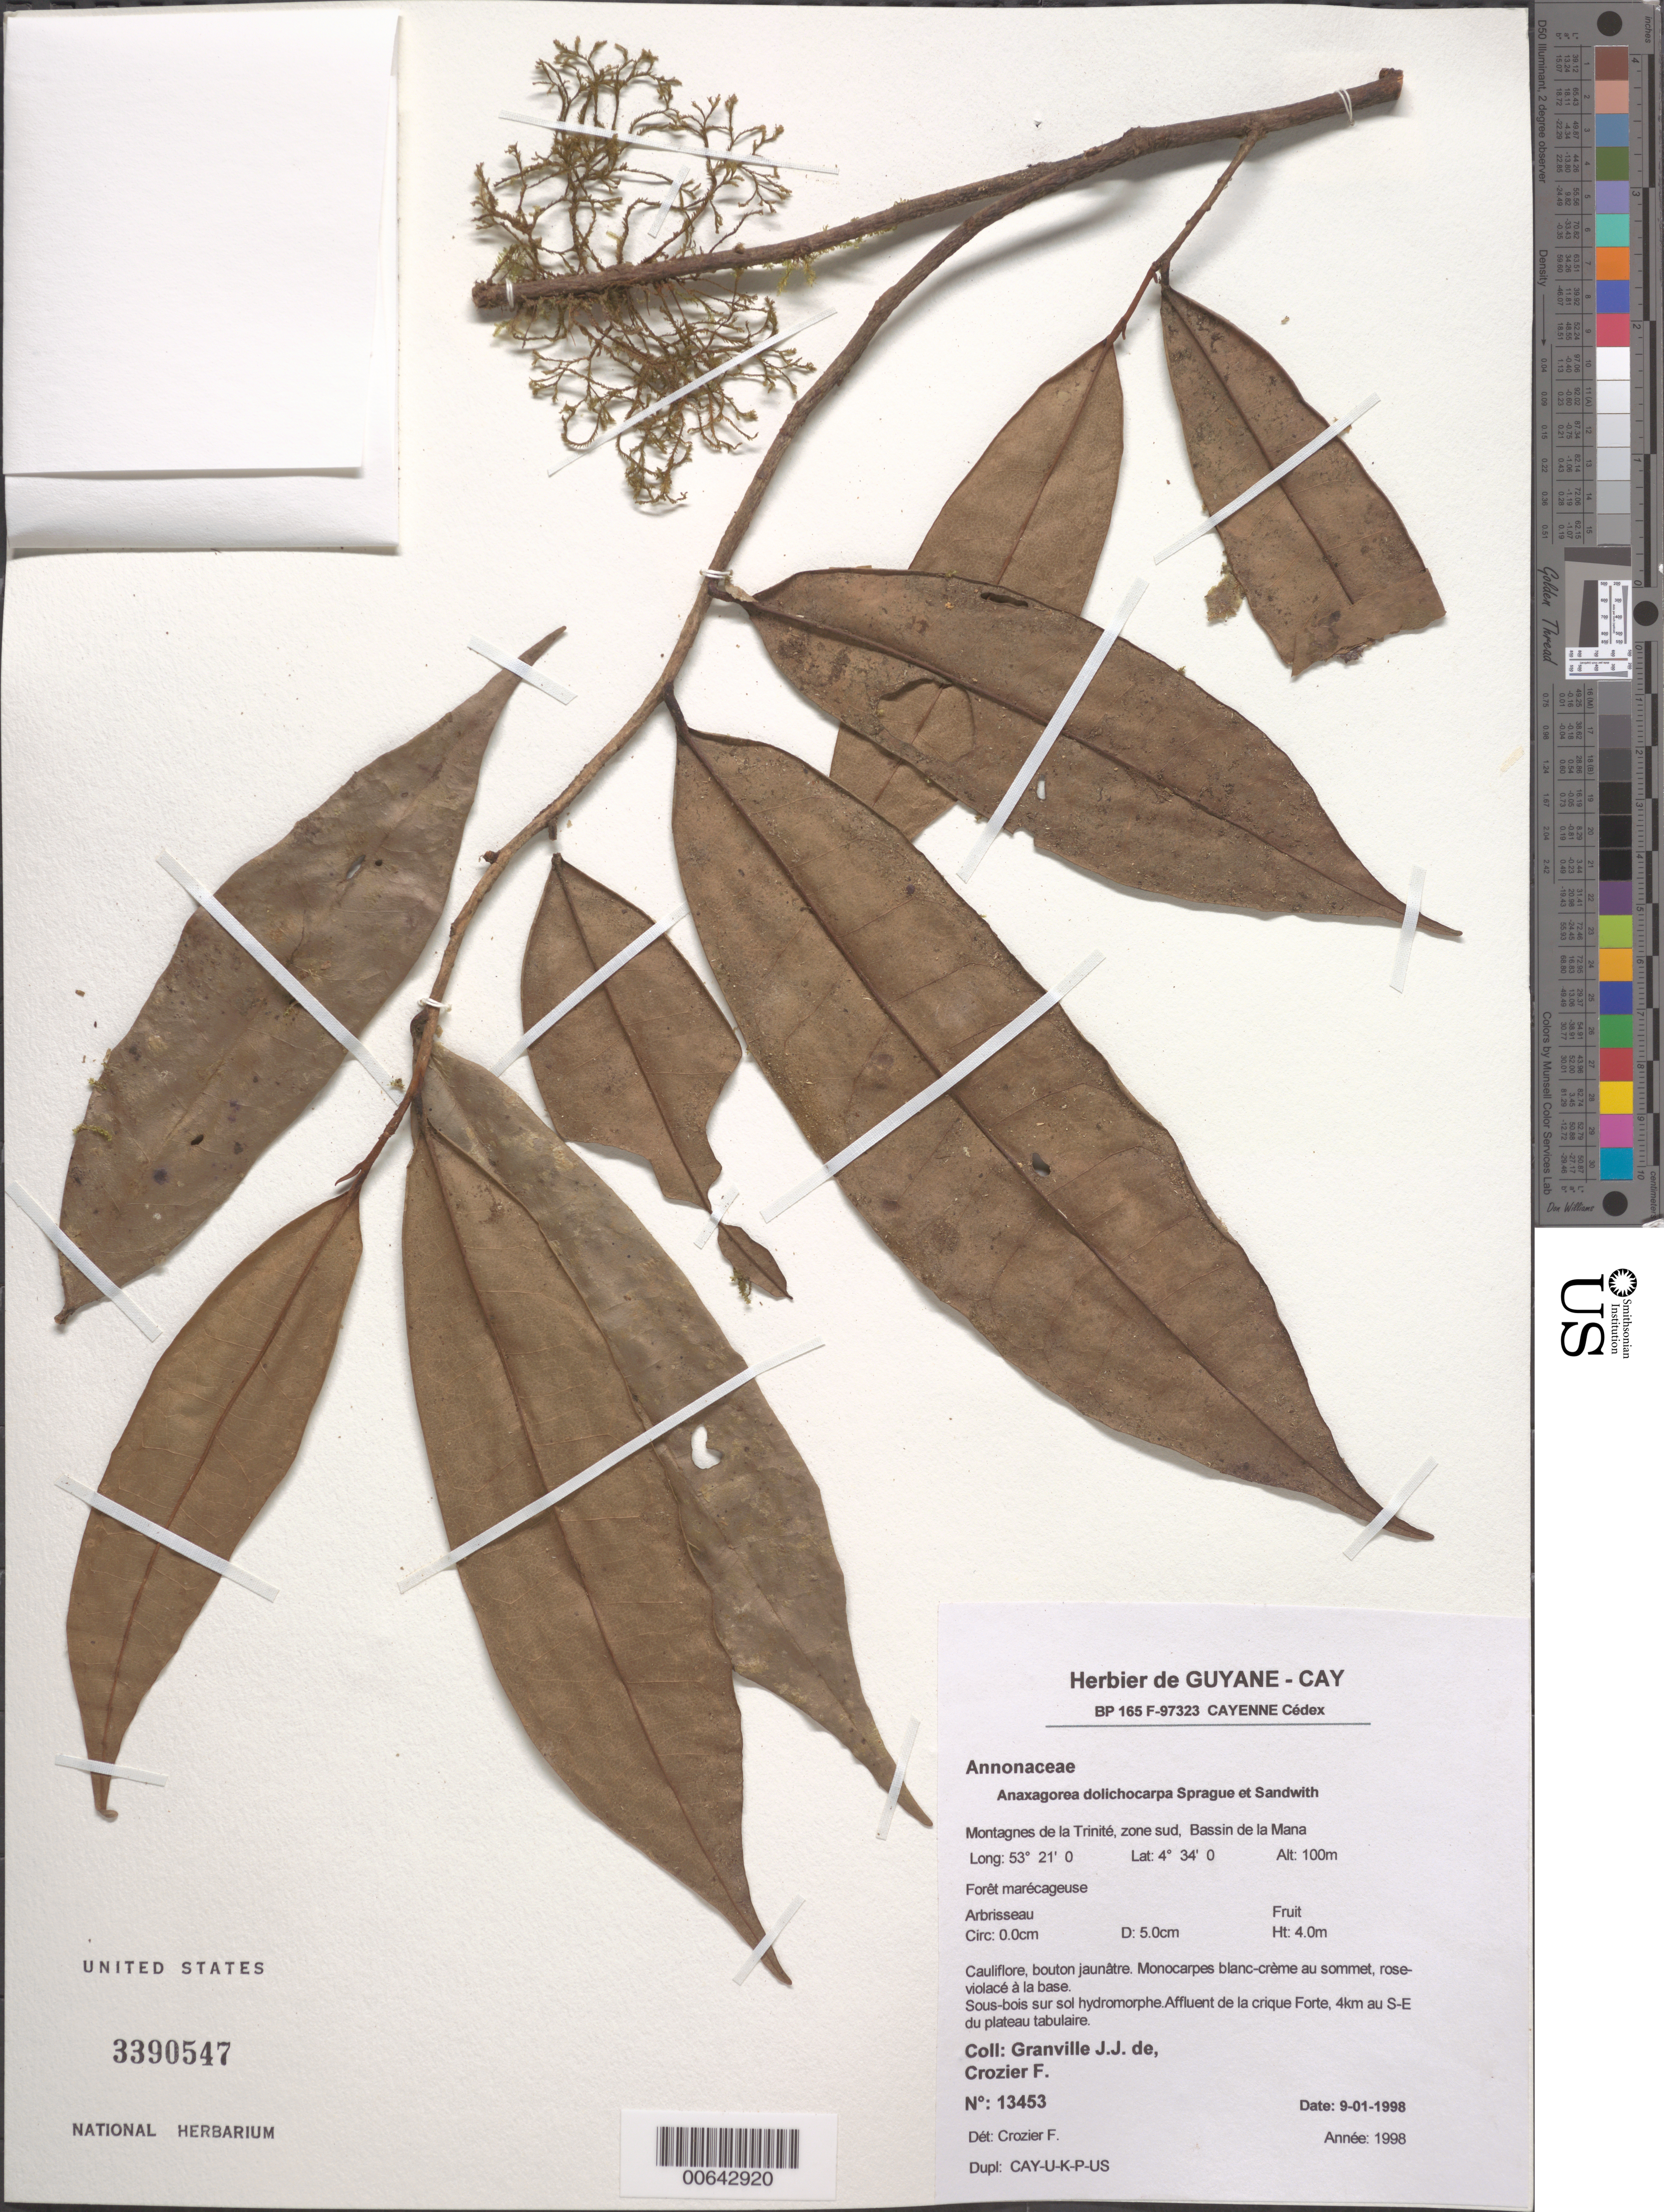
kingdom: Plantae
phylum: Tracheophyta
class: Magnoliopsida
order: Magnoliales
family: Annonaceae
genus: Anaxagorea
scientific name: Anaxagorea dolichocarpa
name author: Sprague & Sandwith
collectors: J.-J. de Granville & F. Crozier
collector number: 13453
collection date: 1998-01-09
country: French Guiana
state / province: Cayenne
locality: Montagnes de la Trinité, zone sud, Bassin de la Mana. Affluent de la crique Forte, 4km au S-E du plateau tabulaire.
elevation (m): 100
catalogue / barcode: US 3390547